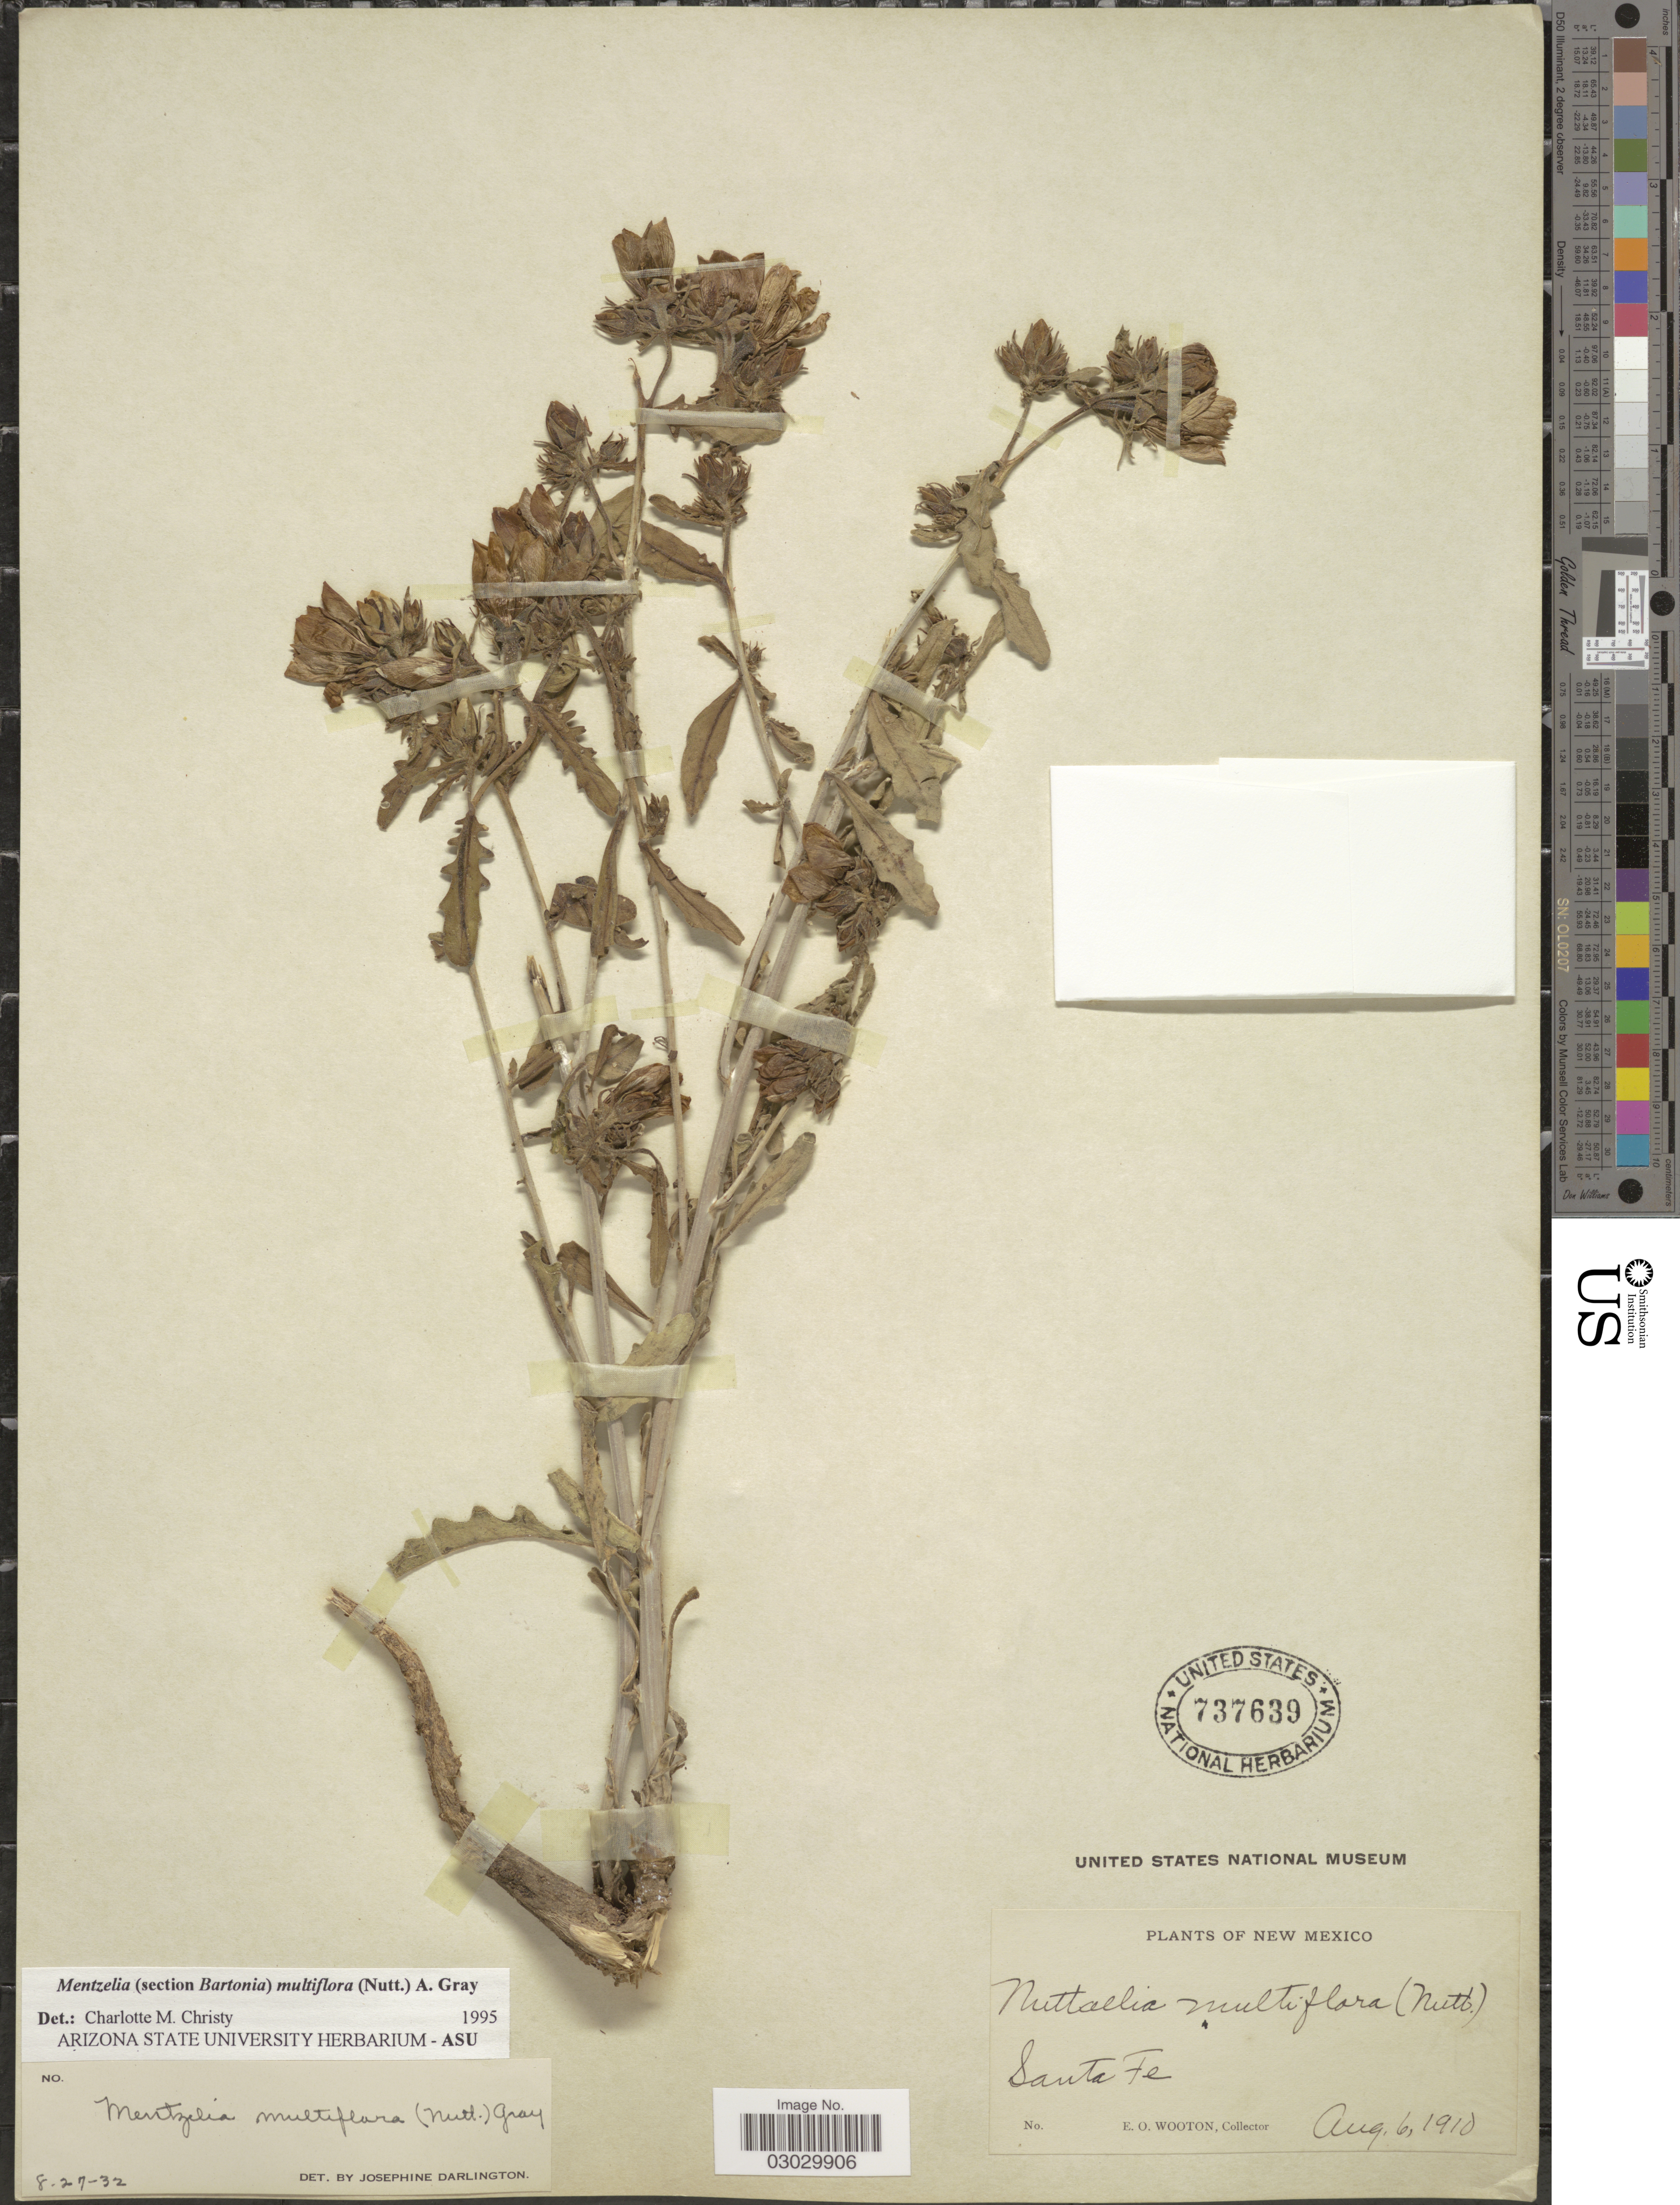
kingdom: Plantae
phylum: Tracheophyta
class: Magnoliopsida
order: Cornales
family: Loasaceae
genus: Mentzelia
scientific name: Mentzelia multiflora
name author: (Nutt.) A. Gray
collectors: E. O. Wooton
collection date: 1910-08-06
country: United States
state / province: New Mexico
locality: Santa Fe.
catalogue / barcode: US 737639